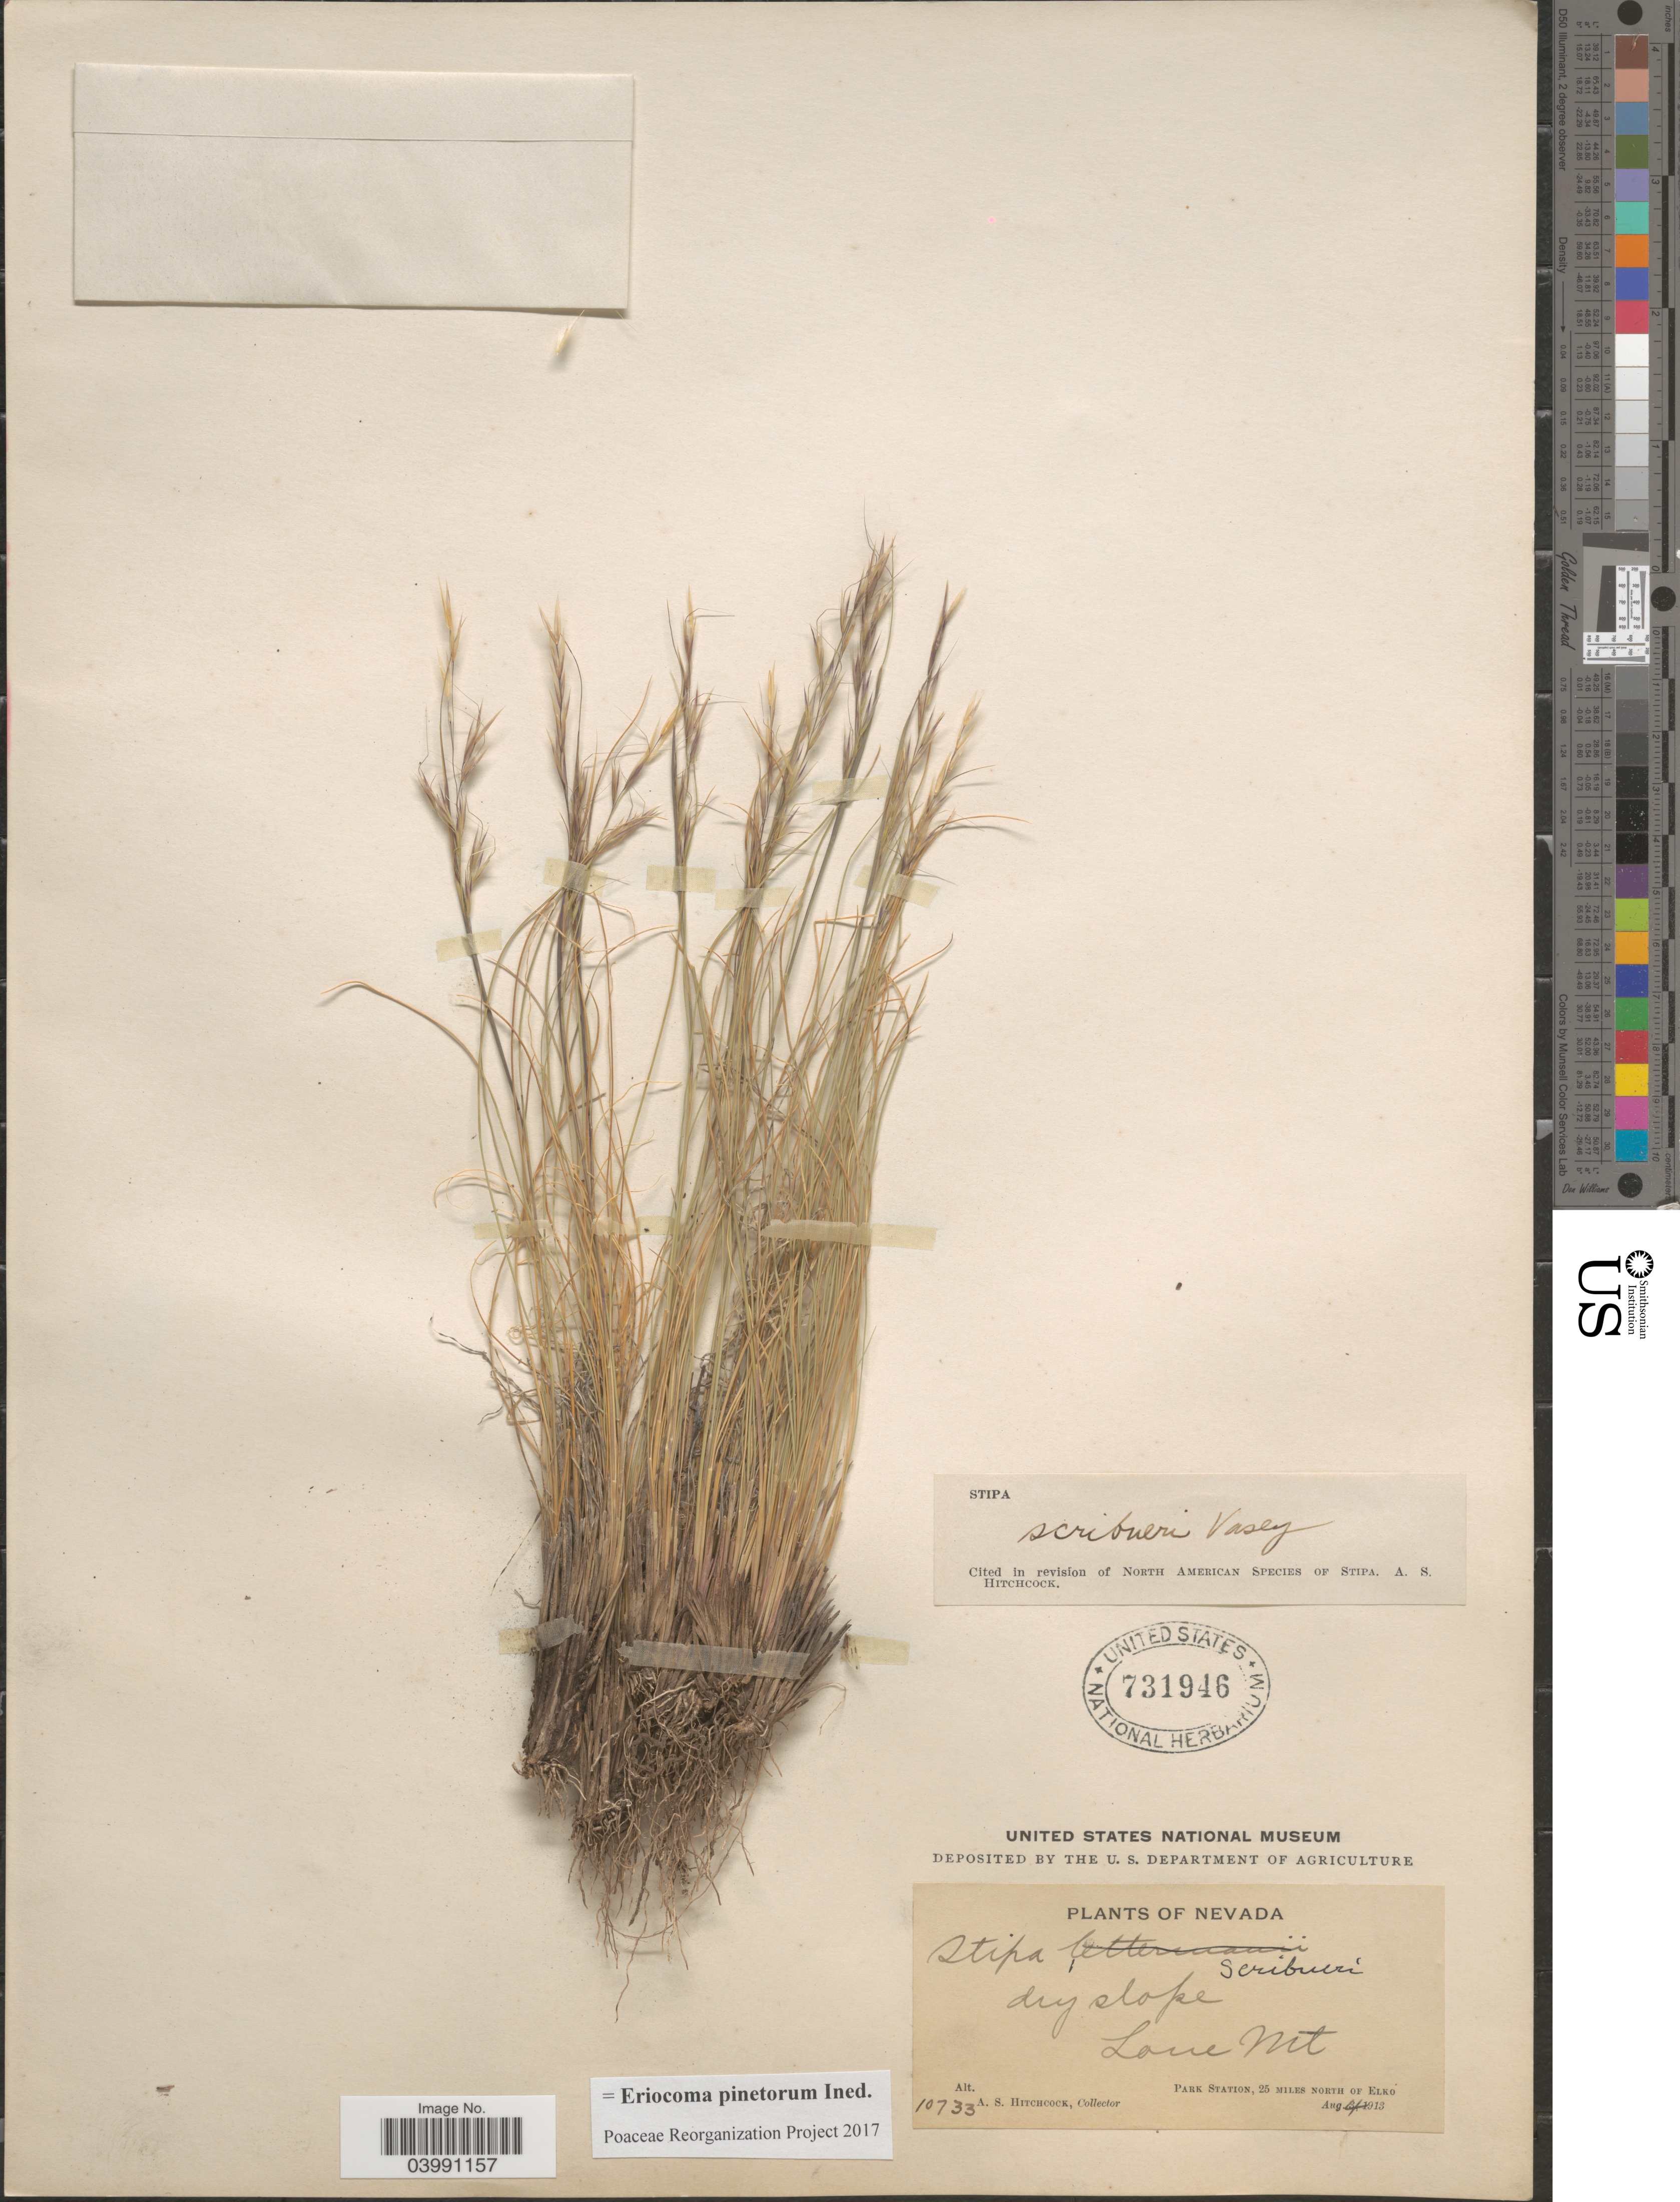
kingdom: Plantae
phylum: Tracheophyta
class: Liliopsida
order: Poales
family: Poaceae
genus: Eriocoma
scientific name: Eriocoma pinetorum ined.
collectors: A. S. Hitchcock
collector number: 10733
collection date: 1913-08-04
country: United States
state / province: Nevada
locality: Lone Mt. Park Station, 25 miles north of Elko.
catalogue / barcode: US 731946